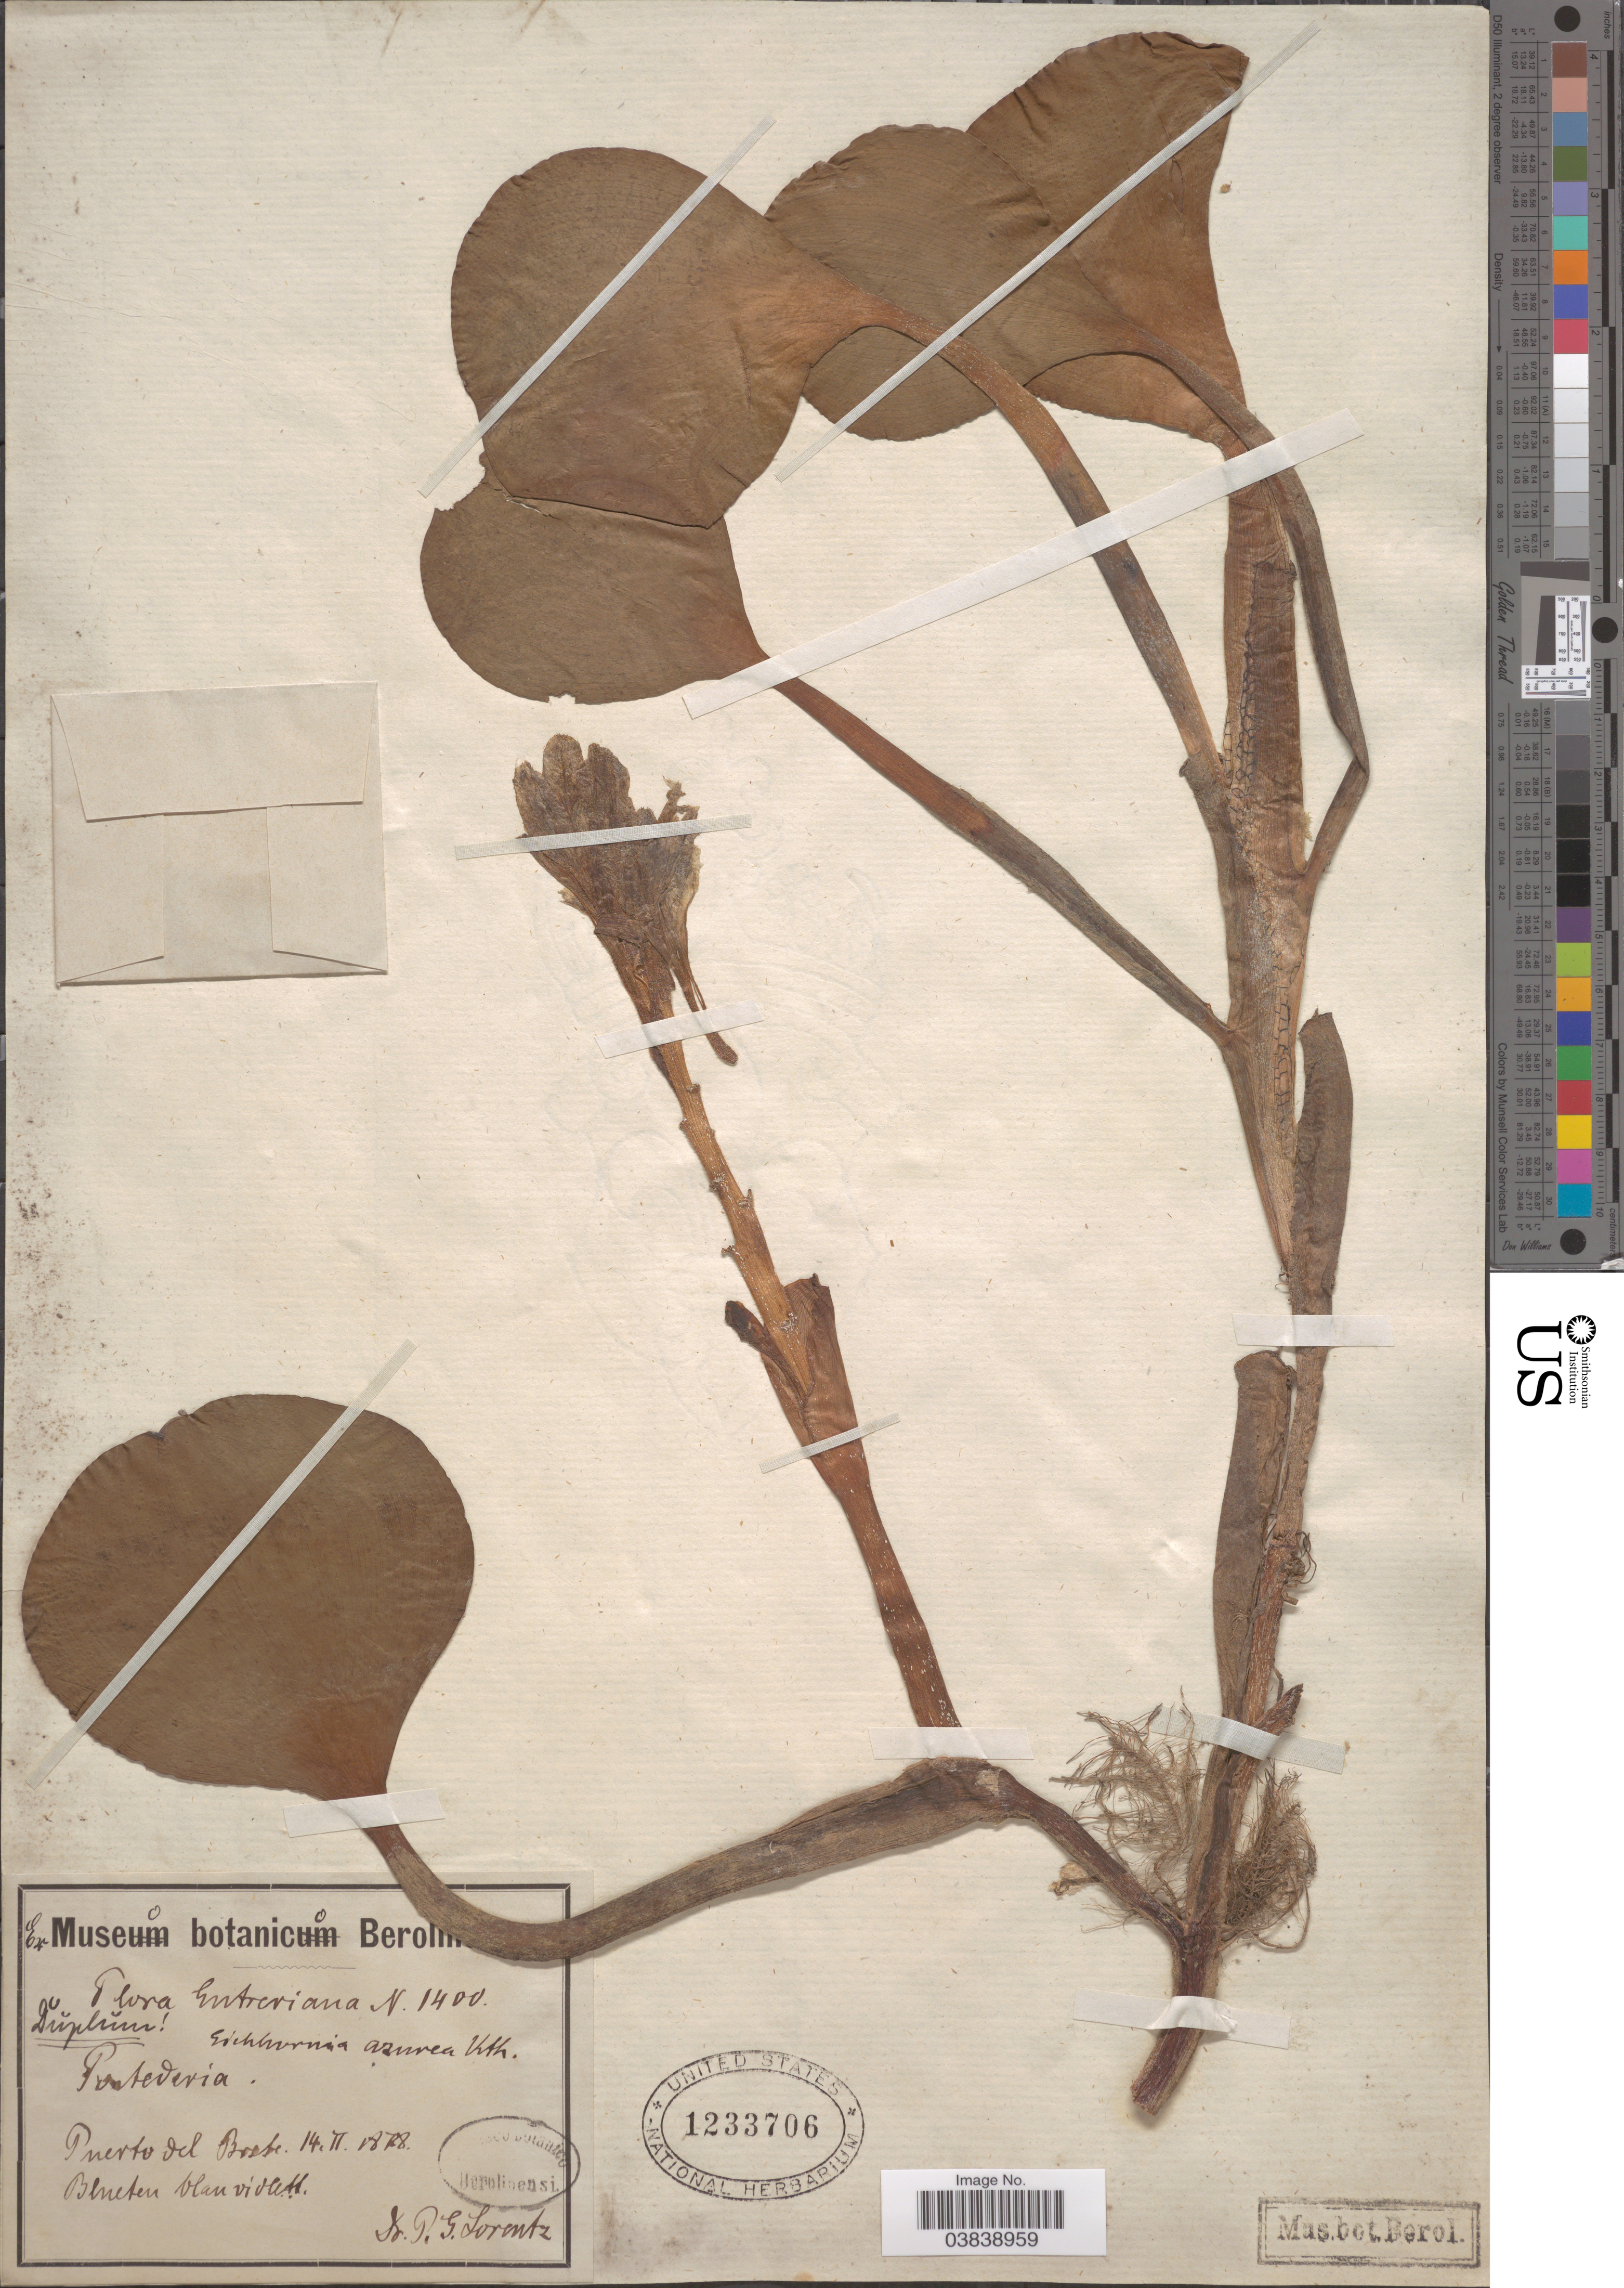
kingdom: Plantae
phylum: Tracheophyta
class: Liliopsida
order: Commelinales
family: Pontederiaceae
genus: Eichhornia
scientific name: Eichhornia azurea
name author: (Sw.) Kunth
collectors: P. G. Lorentz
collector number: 1400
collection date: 1878-02-14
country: Argentina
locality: Entreriana. Puerto del Brete.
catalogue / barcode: US 1233706